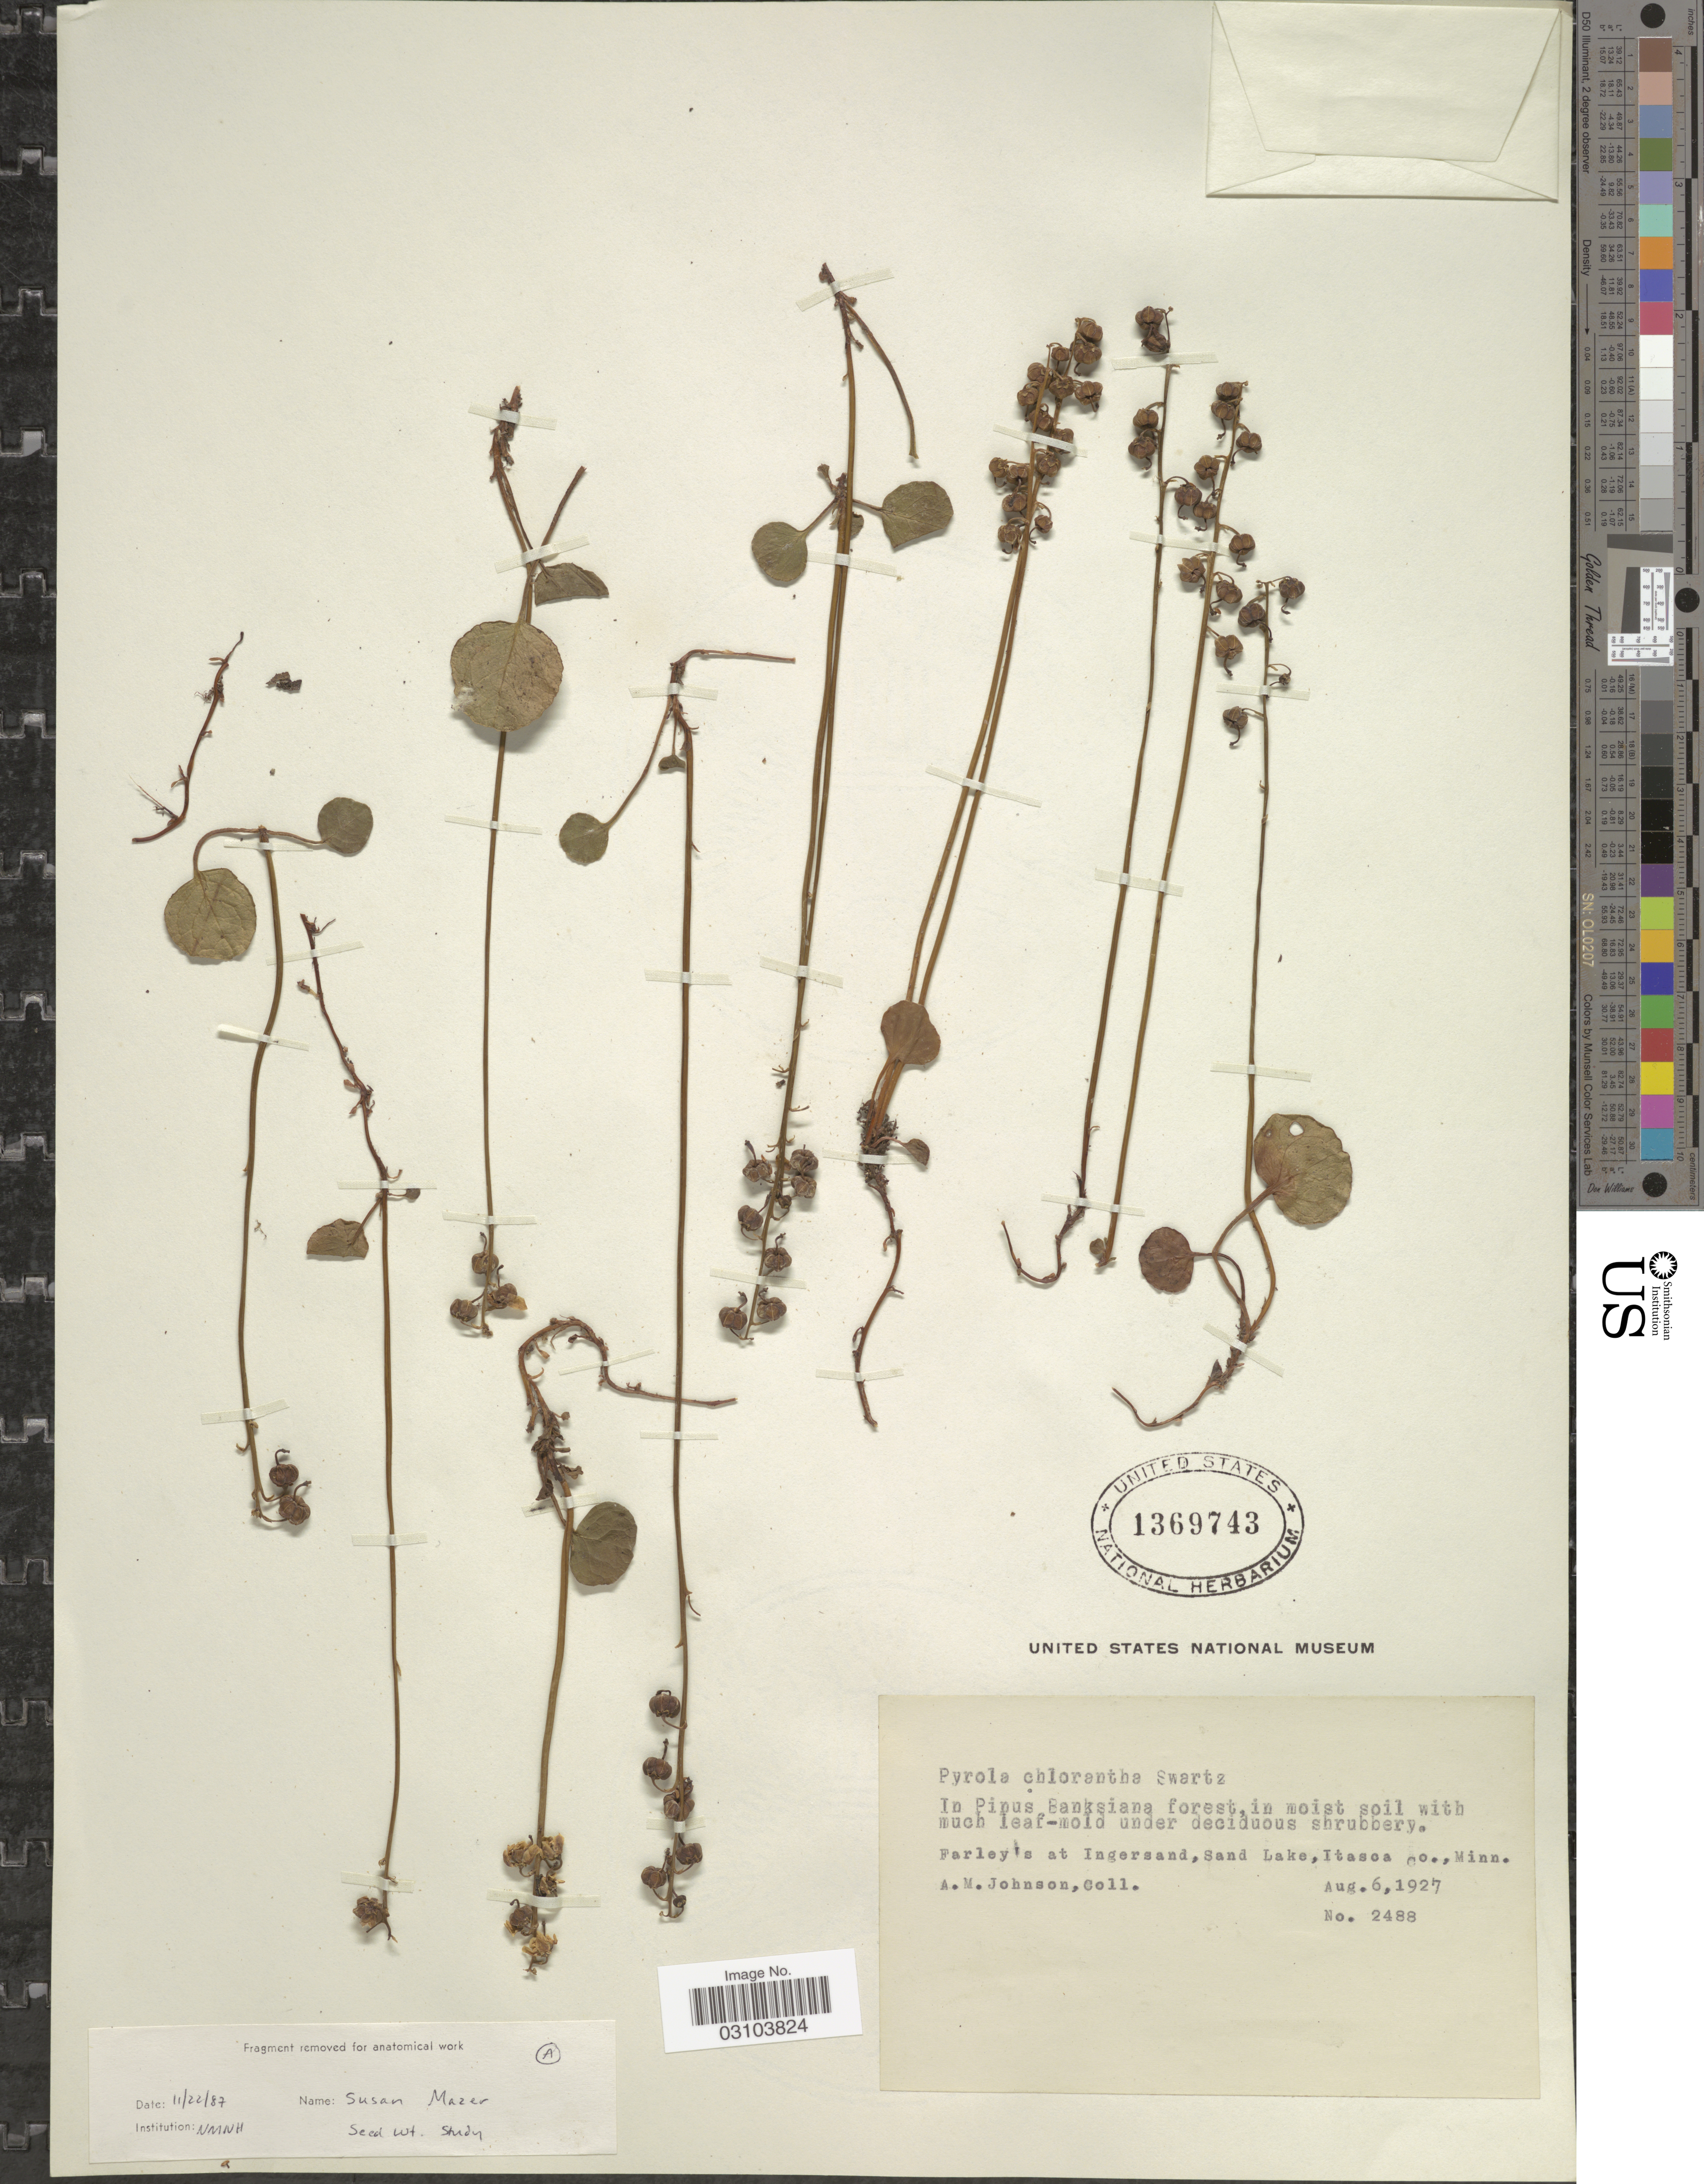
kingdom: Plantae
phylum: Tracheophyta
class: Magnoliopsida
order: Ericales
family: Ericaceae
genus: Pyrola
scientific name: Pyrola chlorantha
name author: Schweigg.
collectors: A. M. Johnson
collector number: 2488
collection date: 1927-08-06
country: United States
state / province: Minnesota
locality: Farley's at Ingersand, Sand Lake, Itasca Co., Minn.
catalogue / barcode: US 1369743